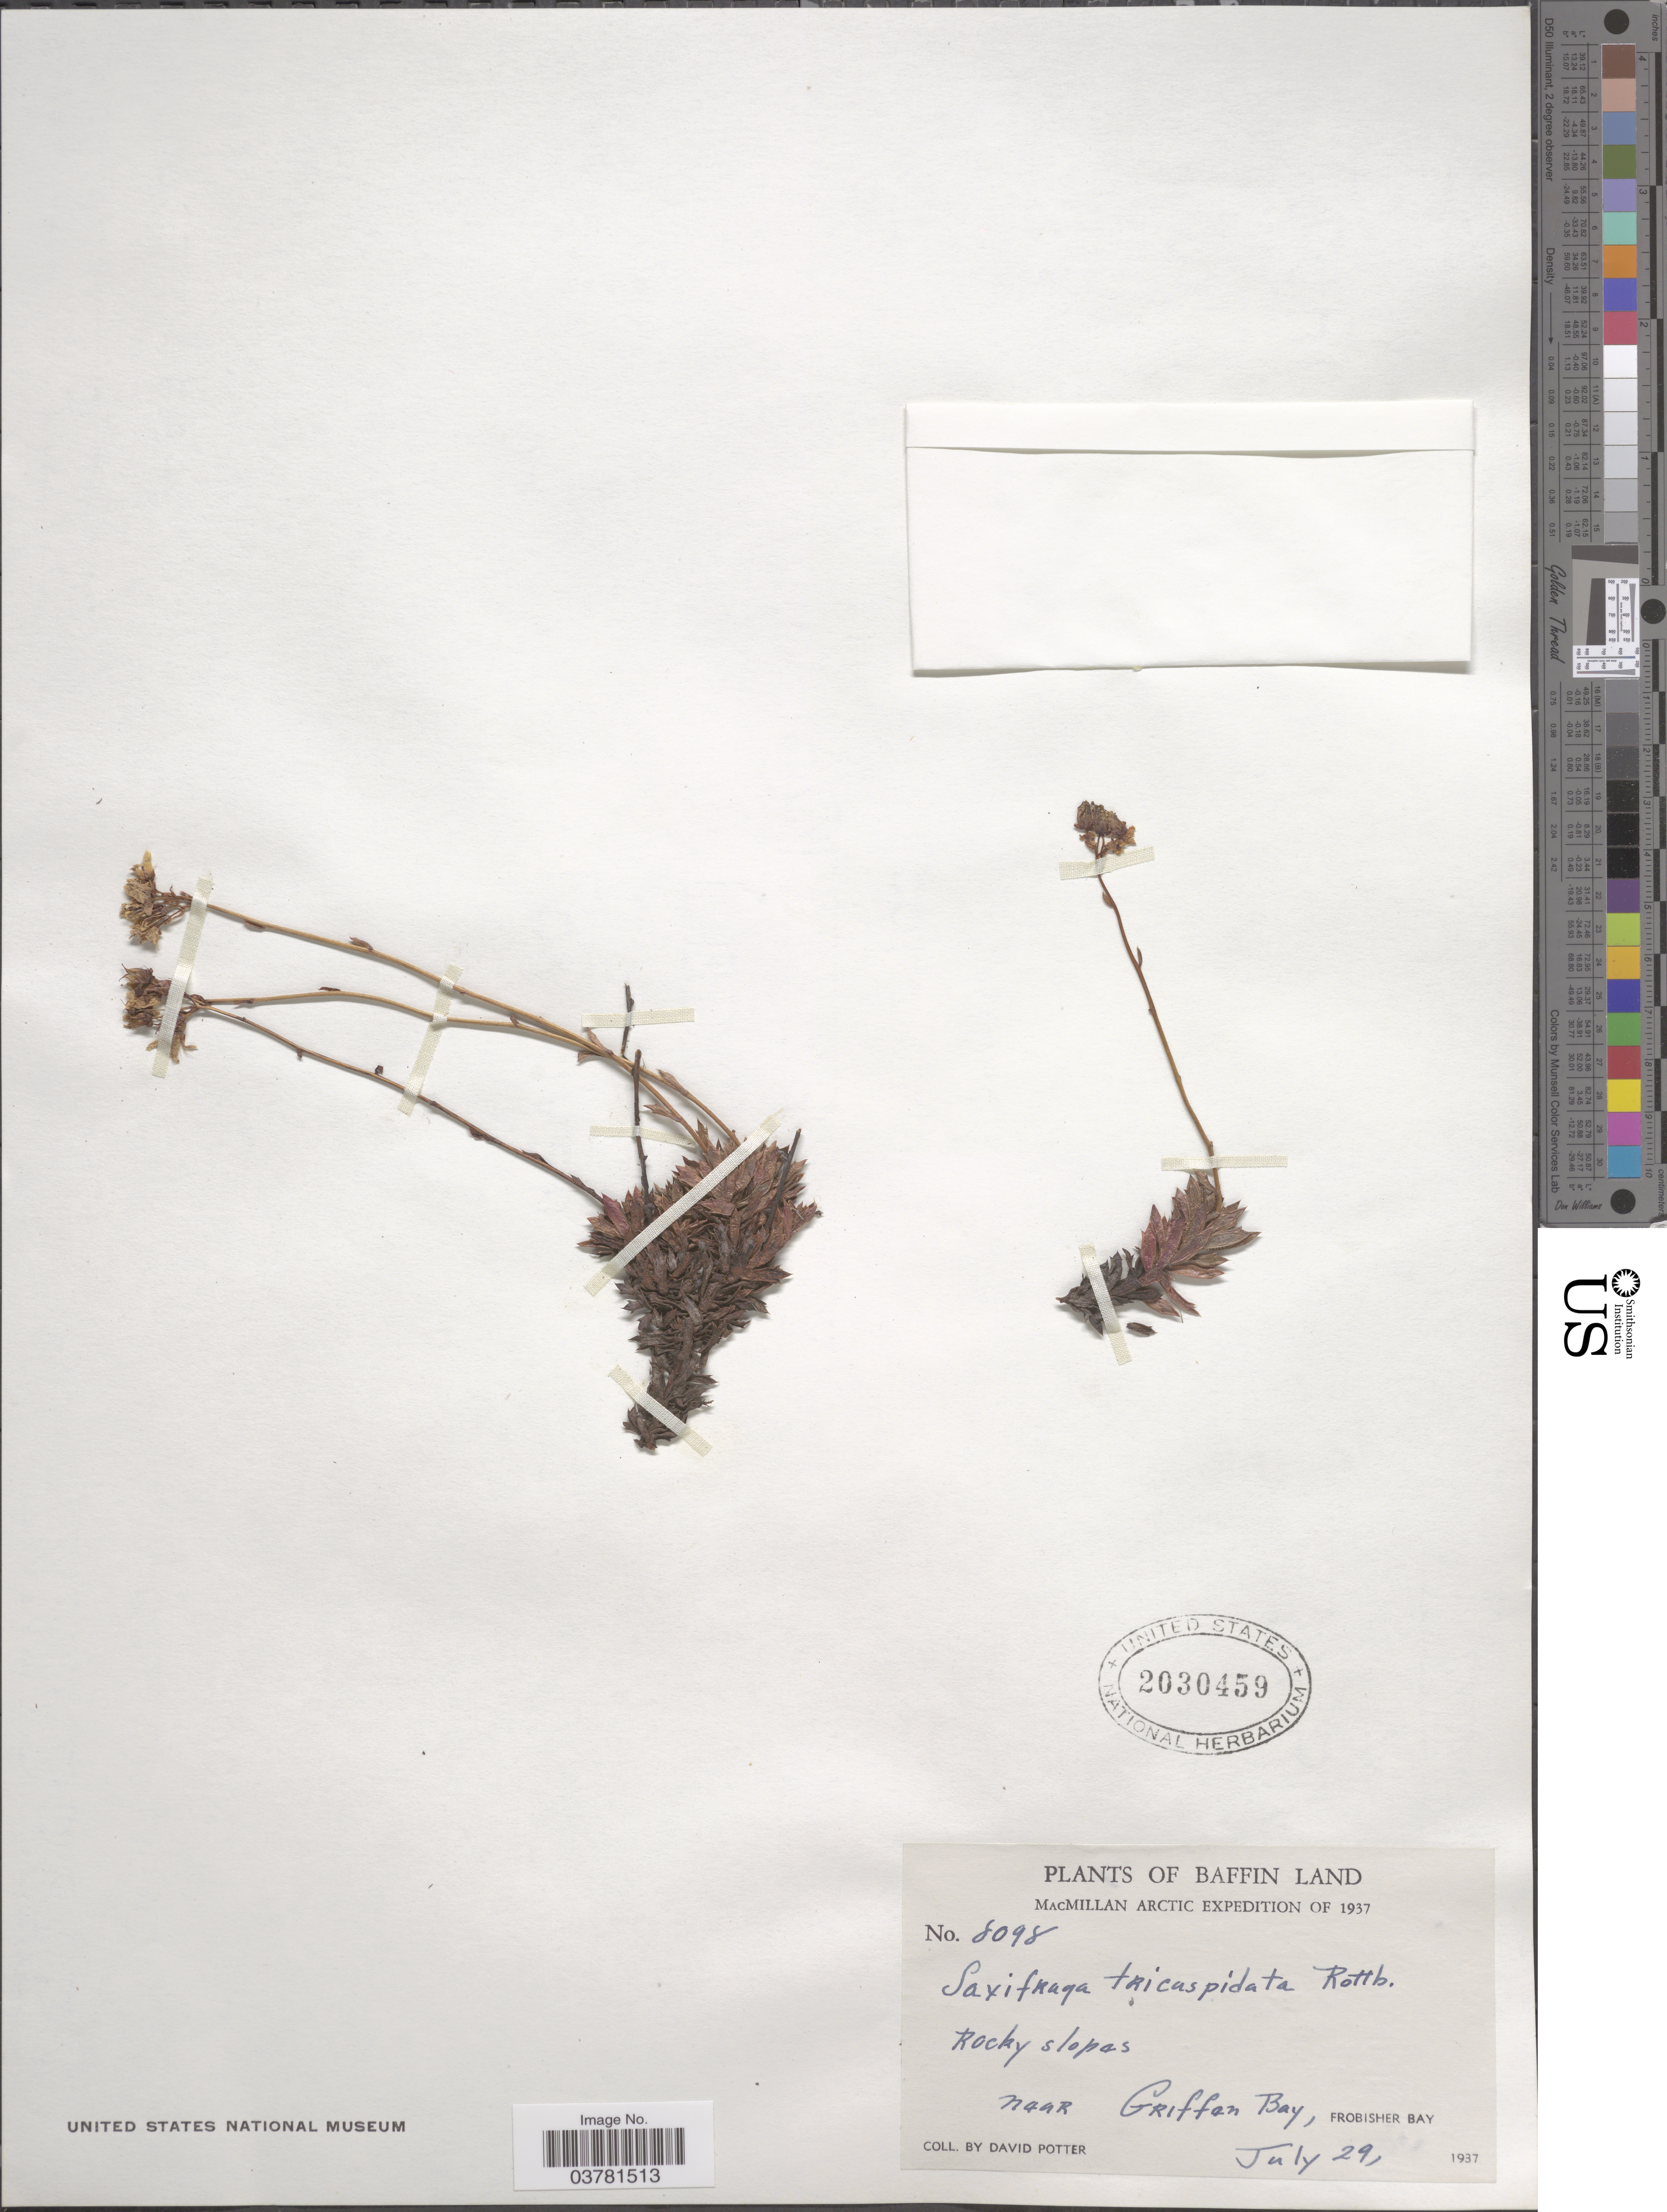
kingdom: Plantae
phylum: Tracheophyta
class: Magnoliopsida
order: Saxifragales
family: Saxifragaceae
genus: Saxifraga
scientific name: Saxifraga tricuspidata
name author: Rottb.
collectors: D. Potter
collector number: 8098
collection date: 1937-07-29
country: Canada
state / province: Nunavut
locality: Baffin Land. MacMillan Arctic Expedition of 1937. Rocky slopes near Griffen Bay, Frobisher Bay.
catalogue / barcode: US 2030459